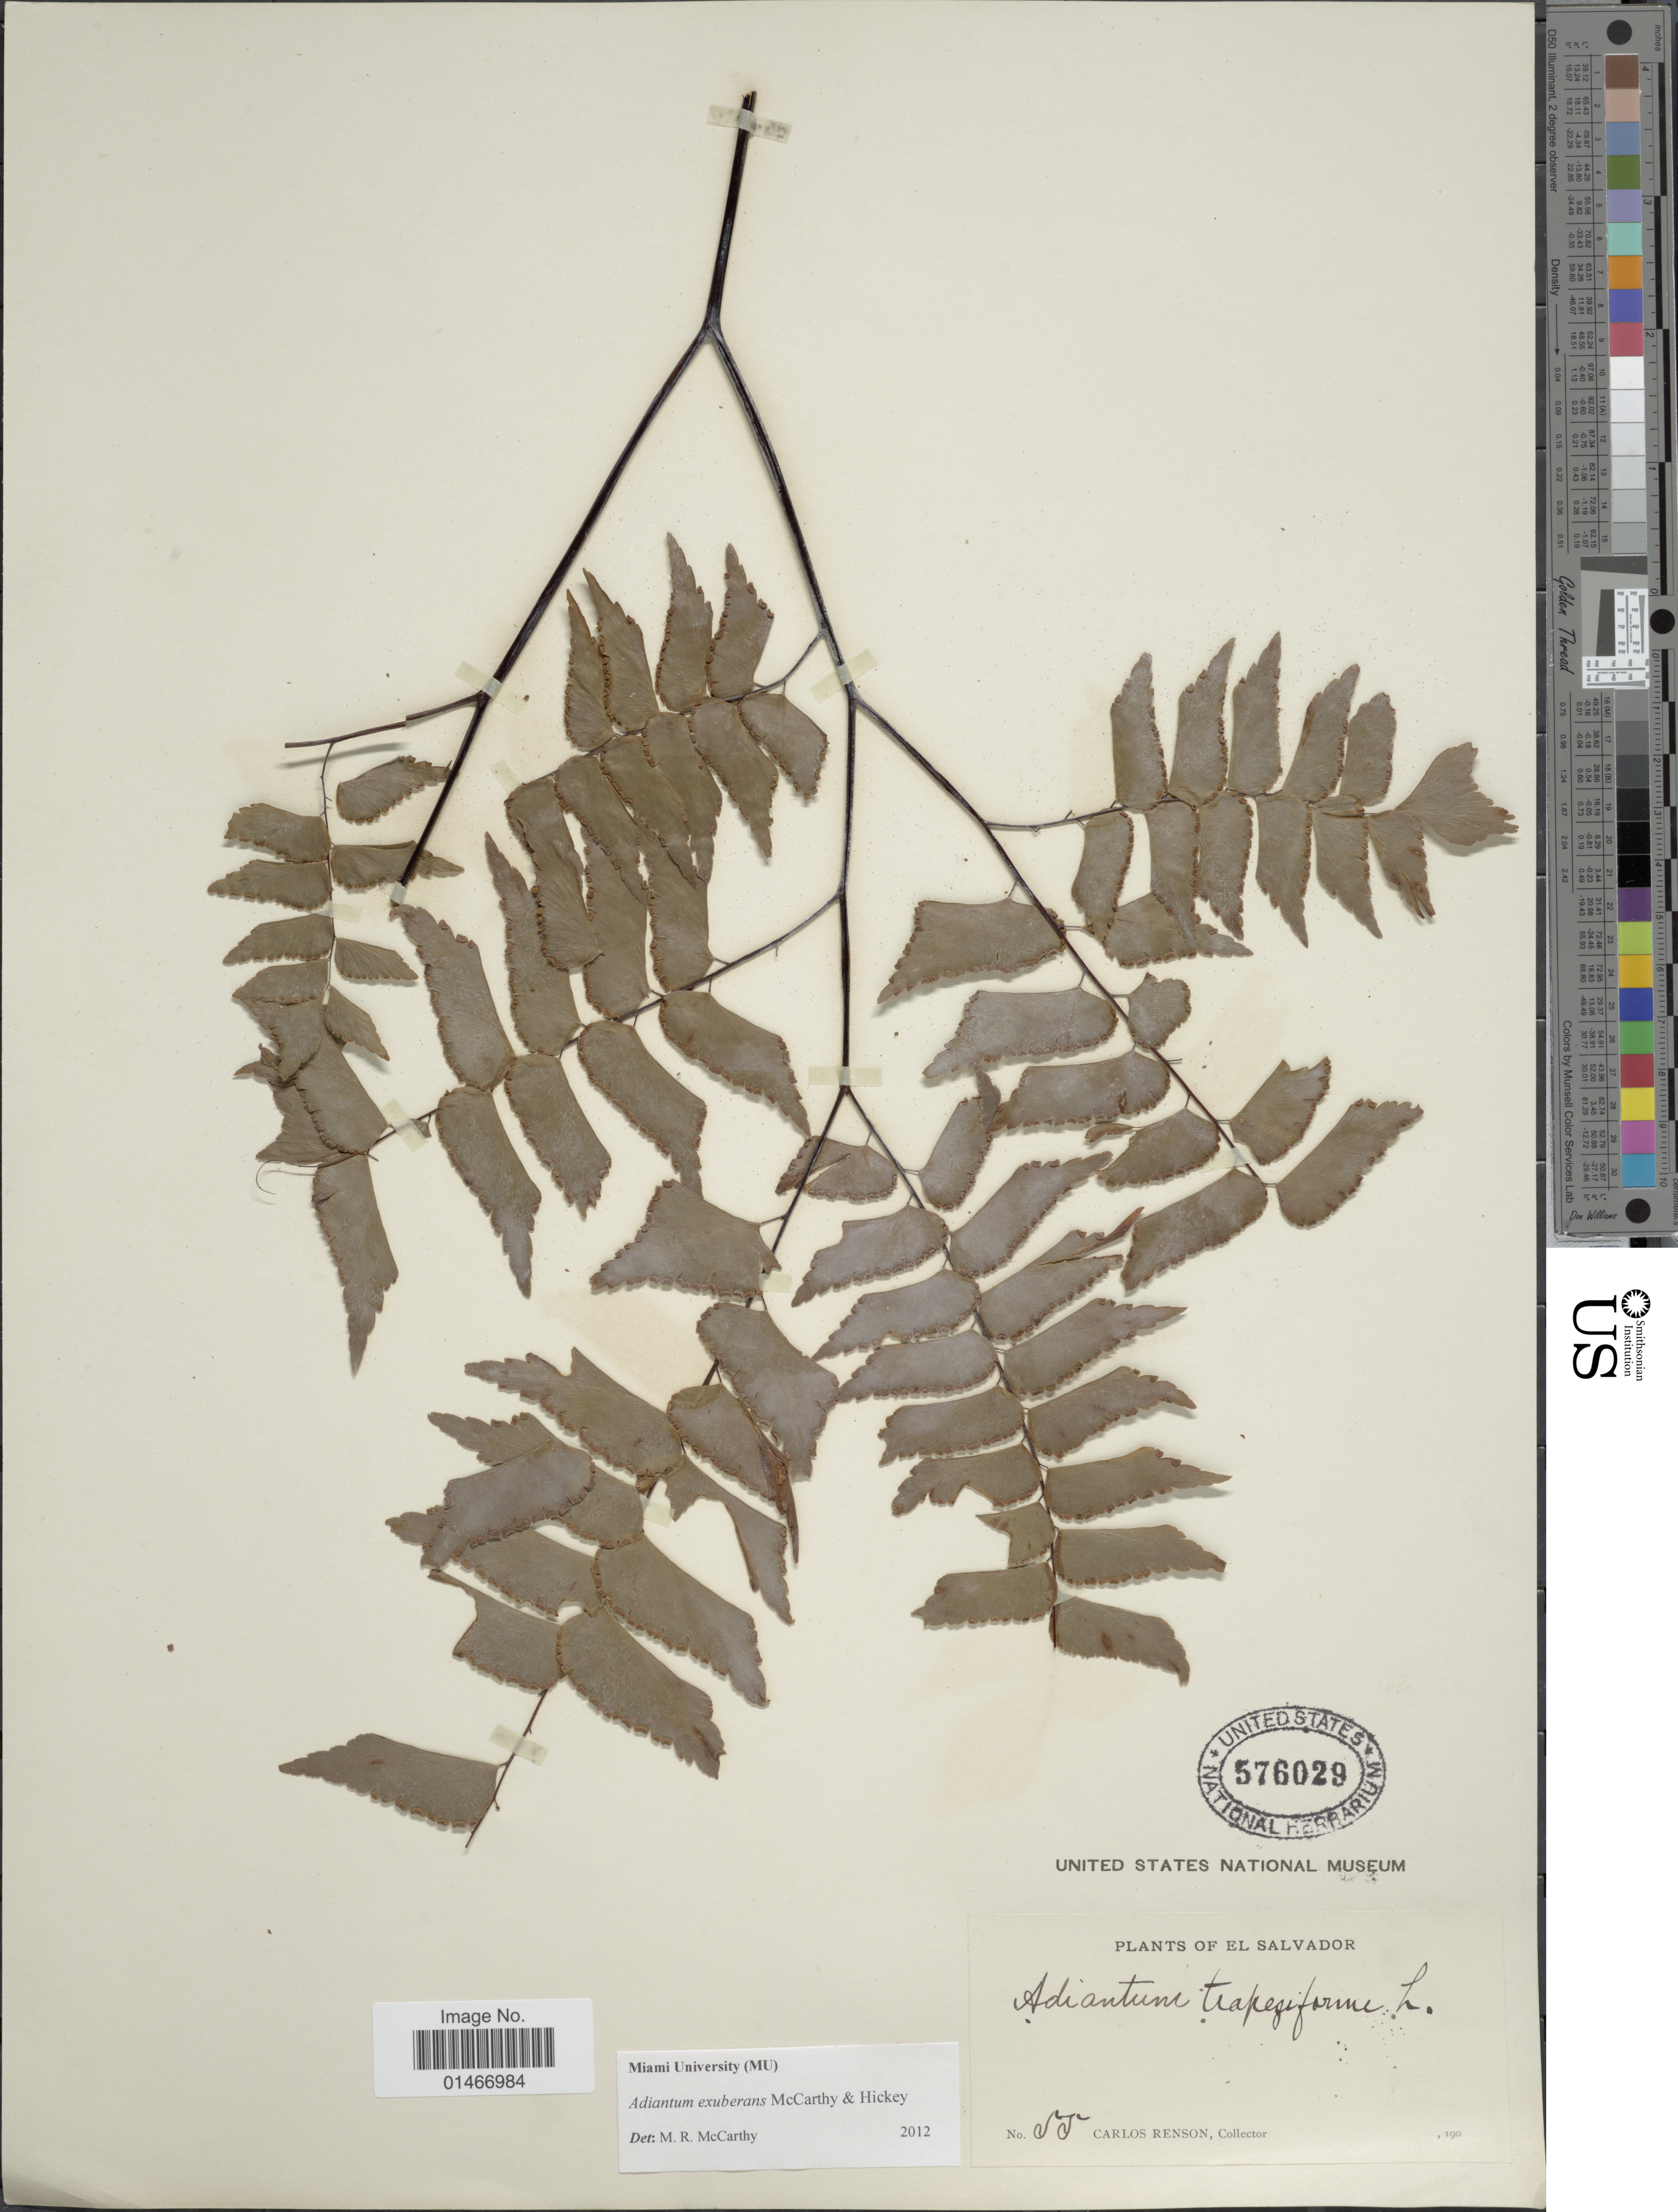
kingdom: Plantae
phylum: Tracheophyta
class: Polypodiopsida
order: Polypodiales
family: Pteridaceae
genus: Adiantum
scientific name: Adiantum exuberans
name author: M.R. McCarthy & Hickey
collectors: C. Renson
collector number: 55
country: El Salvador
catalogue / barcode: US 576029